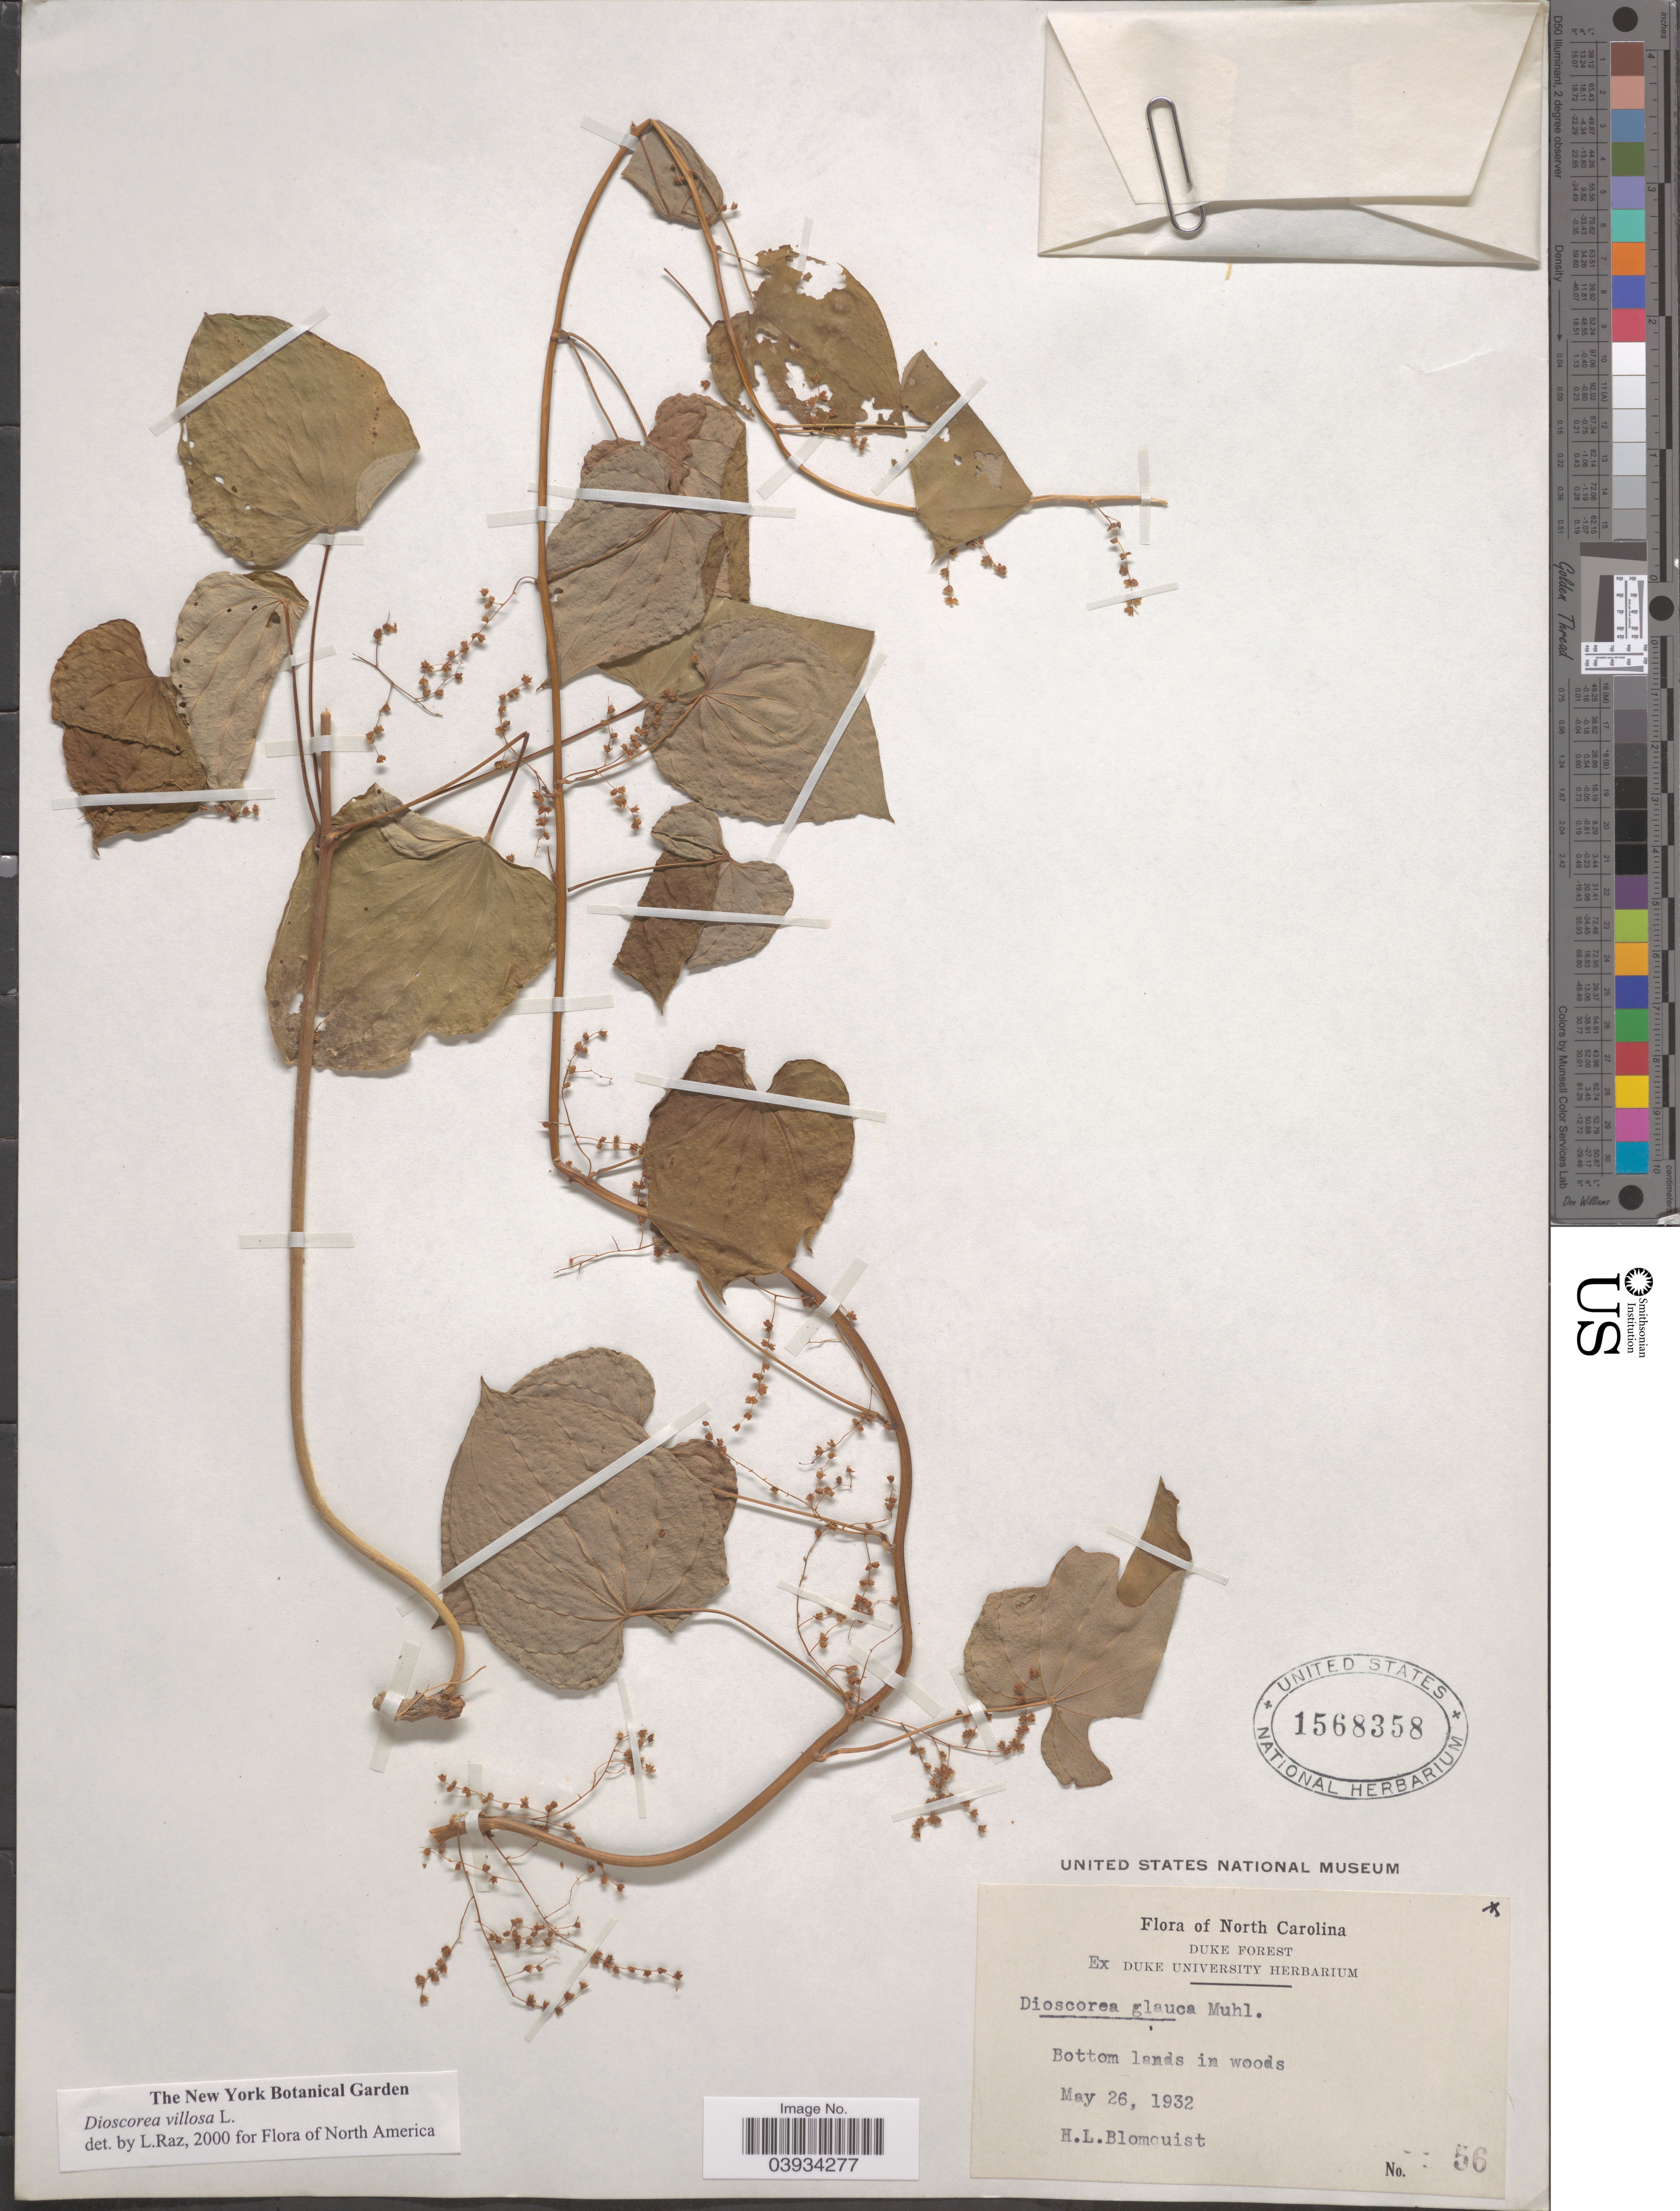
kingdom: Plantae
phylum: Tracheophyta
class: Liliopsida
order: Dioscoreales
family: Dioscoreaceae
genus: Dioscorea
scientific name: Dioscorea villosa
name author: L.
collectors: H. Blomquist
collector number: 56*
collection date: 1932-05-26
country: United States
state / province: North Carolina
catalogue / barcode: US 1568358